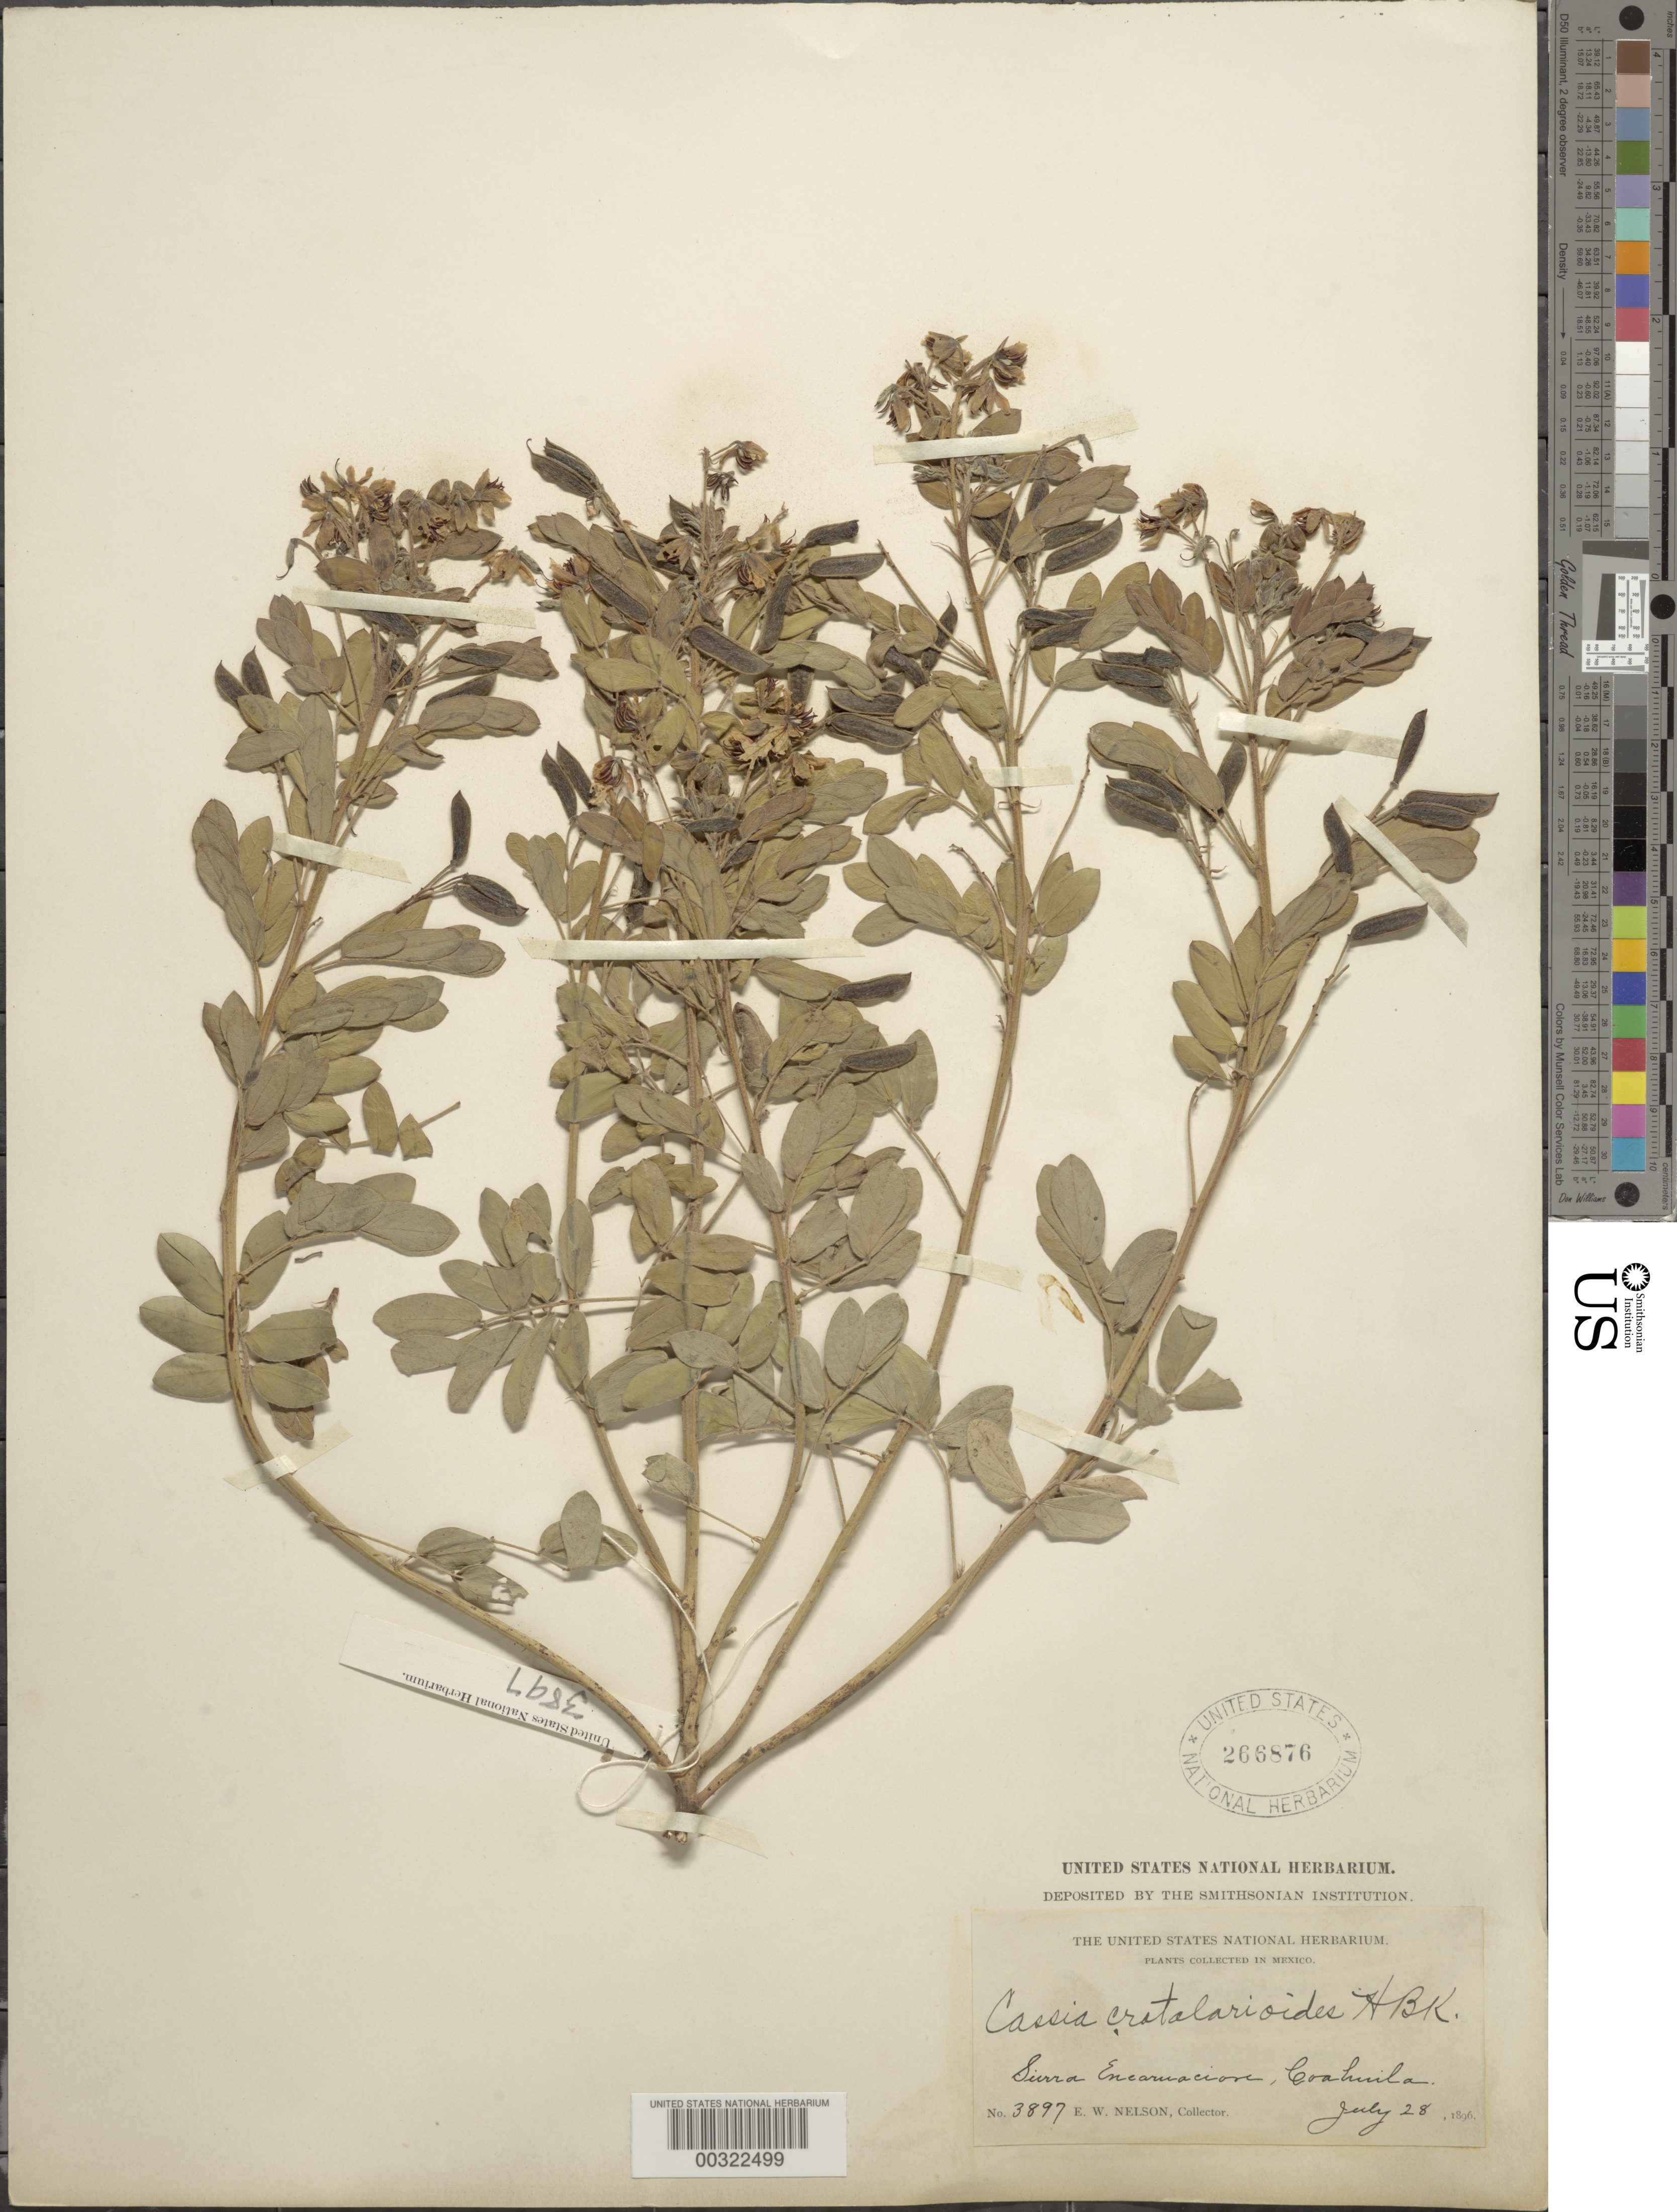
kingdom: Plantae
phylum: Tracheophyta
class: Magnoliopsida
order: Fabales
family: Fabaceae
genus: Senna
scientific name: Senna crotalarioides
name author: (Kunth) H.S. Irwin & Barneby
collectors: E. W. Nelson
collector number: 3897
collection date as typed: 28 Jul 1896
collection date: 1896-07-28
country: Mexico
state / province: Coahuila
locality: Sierra Encarnacion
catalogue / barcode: US 266876